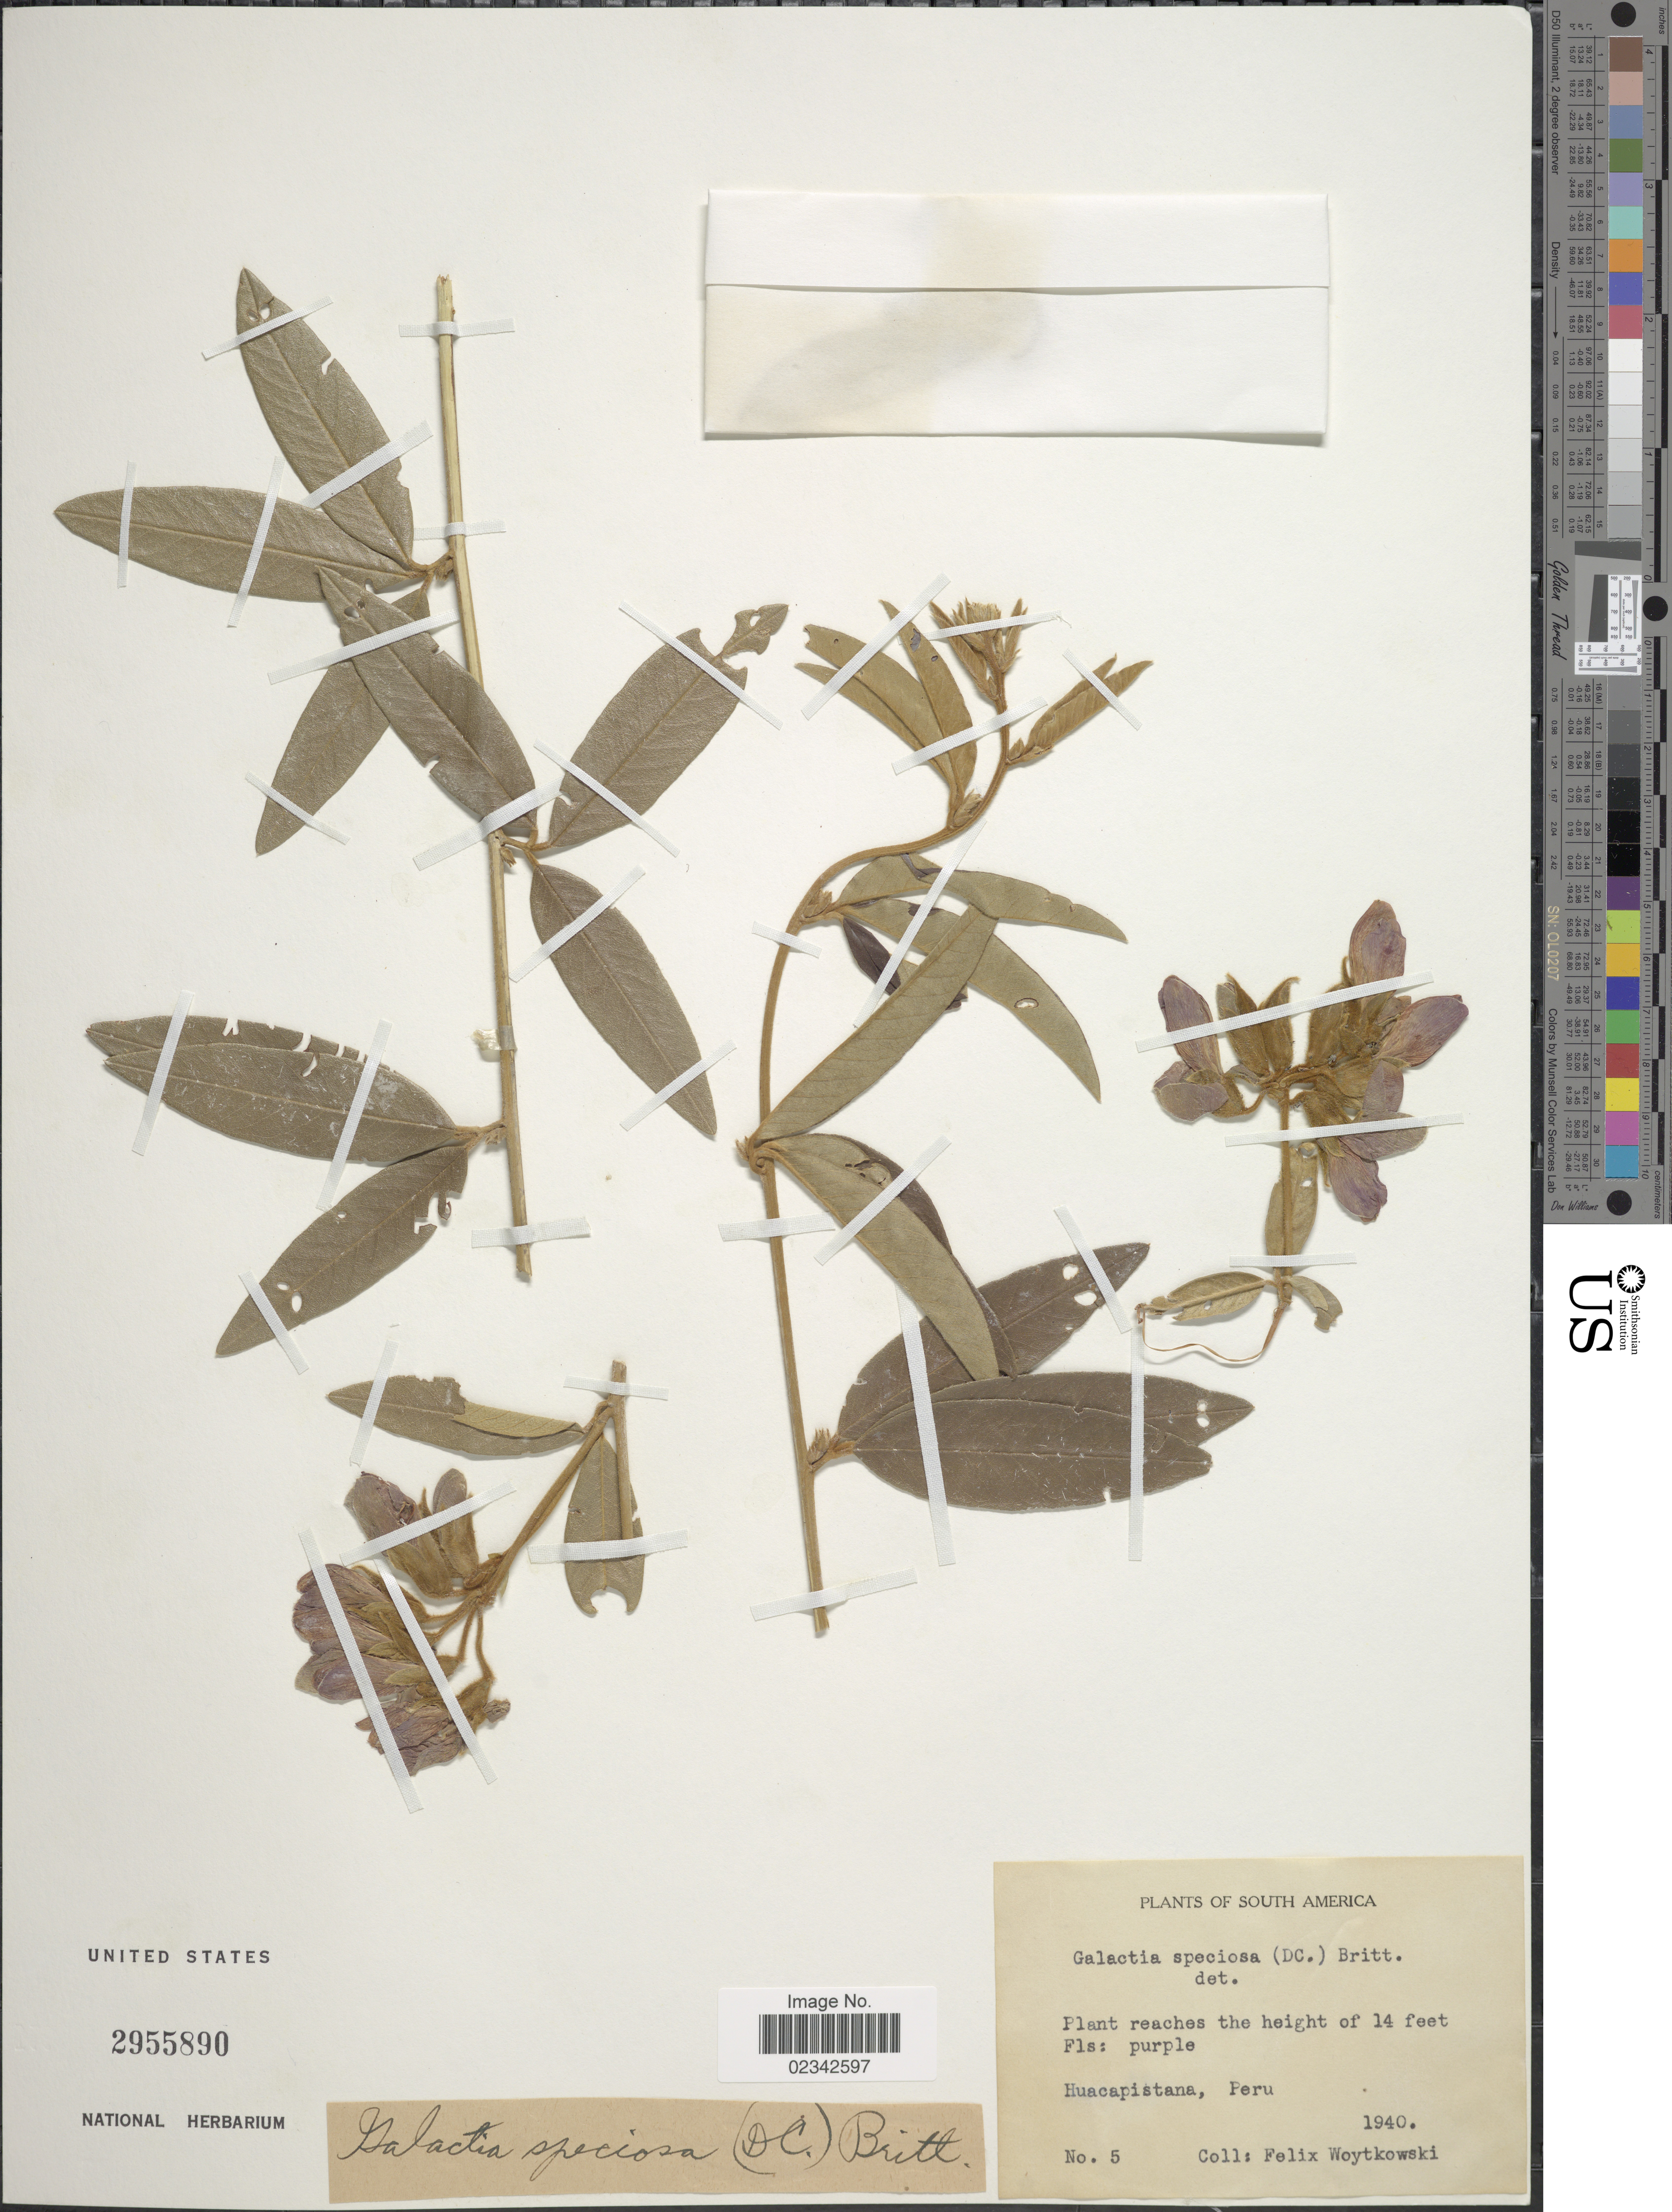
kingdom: Plantae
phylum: Tracheophyta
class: Magnoliopsida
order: Fabales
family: Fabaceae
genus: Collaea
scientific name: Collaea speciosa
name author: (Loisel.) DC.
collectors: F. Woytkowski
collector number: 5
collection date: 1940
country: Peru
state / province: Junín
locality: Huacapistana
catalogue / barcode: US 2955890